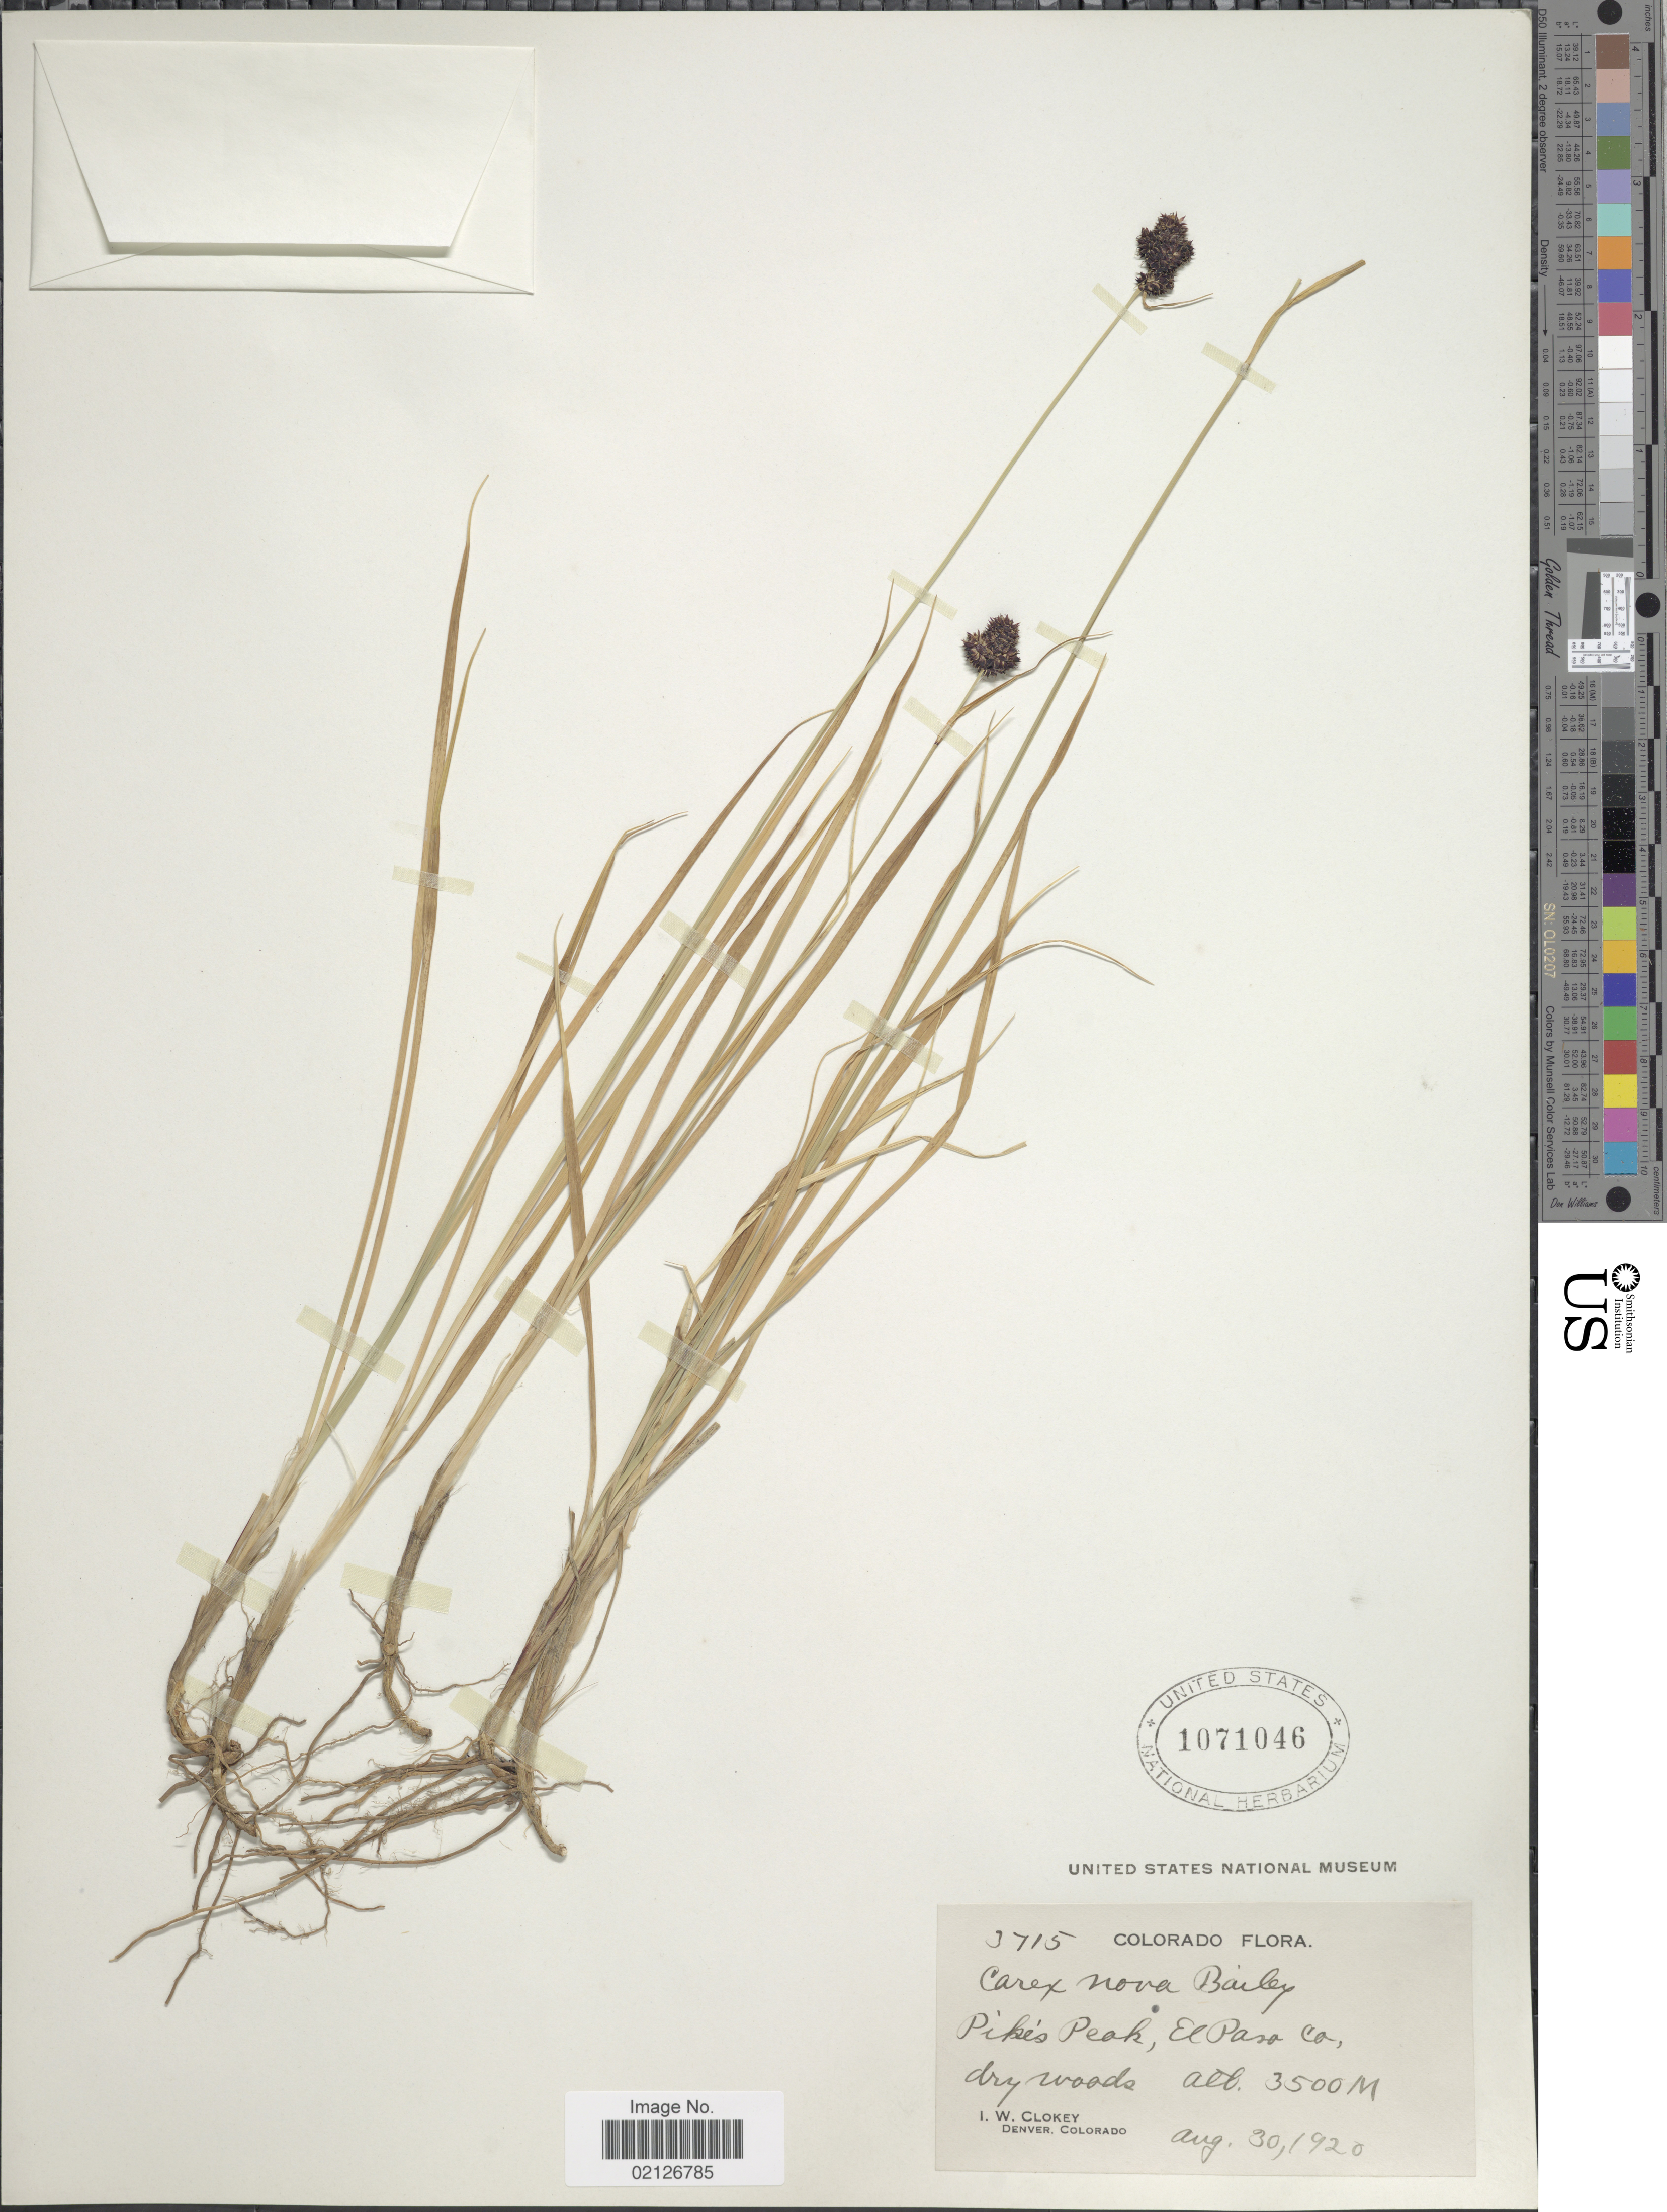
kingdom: Plantae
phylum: Tracheophyta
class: Liliopsida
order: Poales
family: Cyperaceae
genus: Carex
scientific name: Carex nova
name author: L.H. Bailey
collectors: I. W. Clokey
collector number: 3715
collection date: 1920-08-30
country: United States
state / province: Colorado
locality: Pikes Peak, El Paso Co., dry woods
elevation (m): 3500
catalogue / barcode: US 1071046